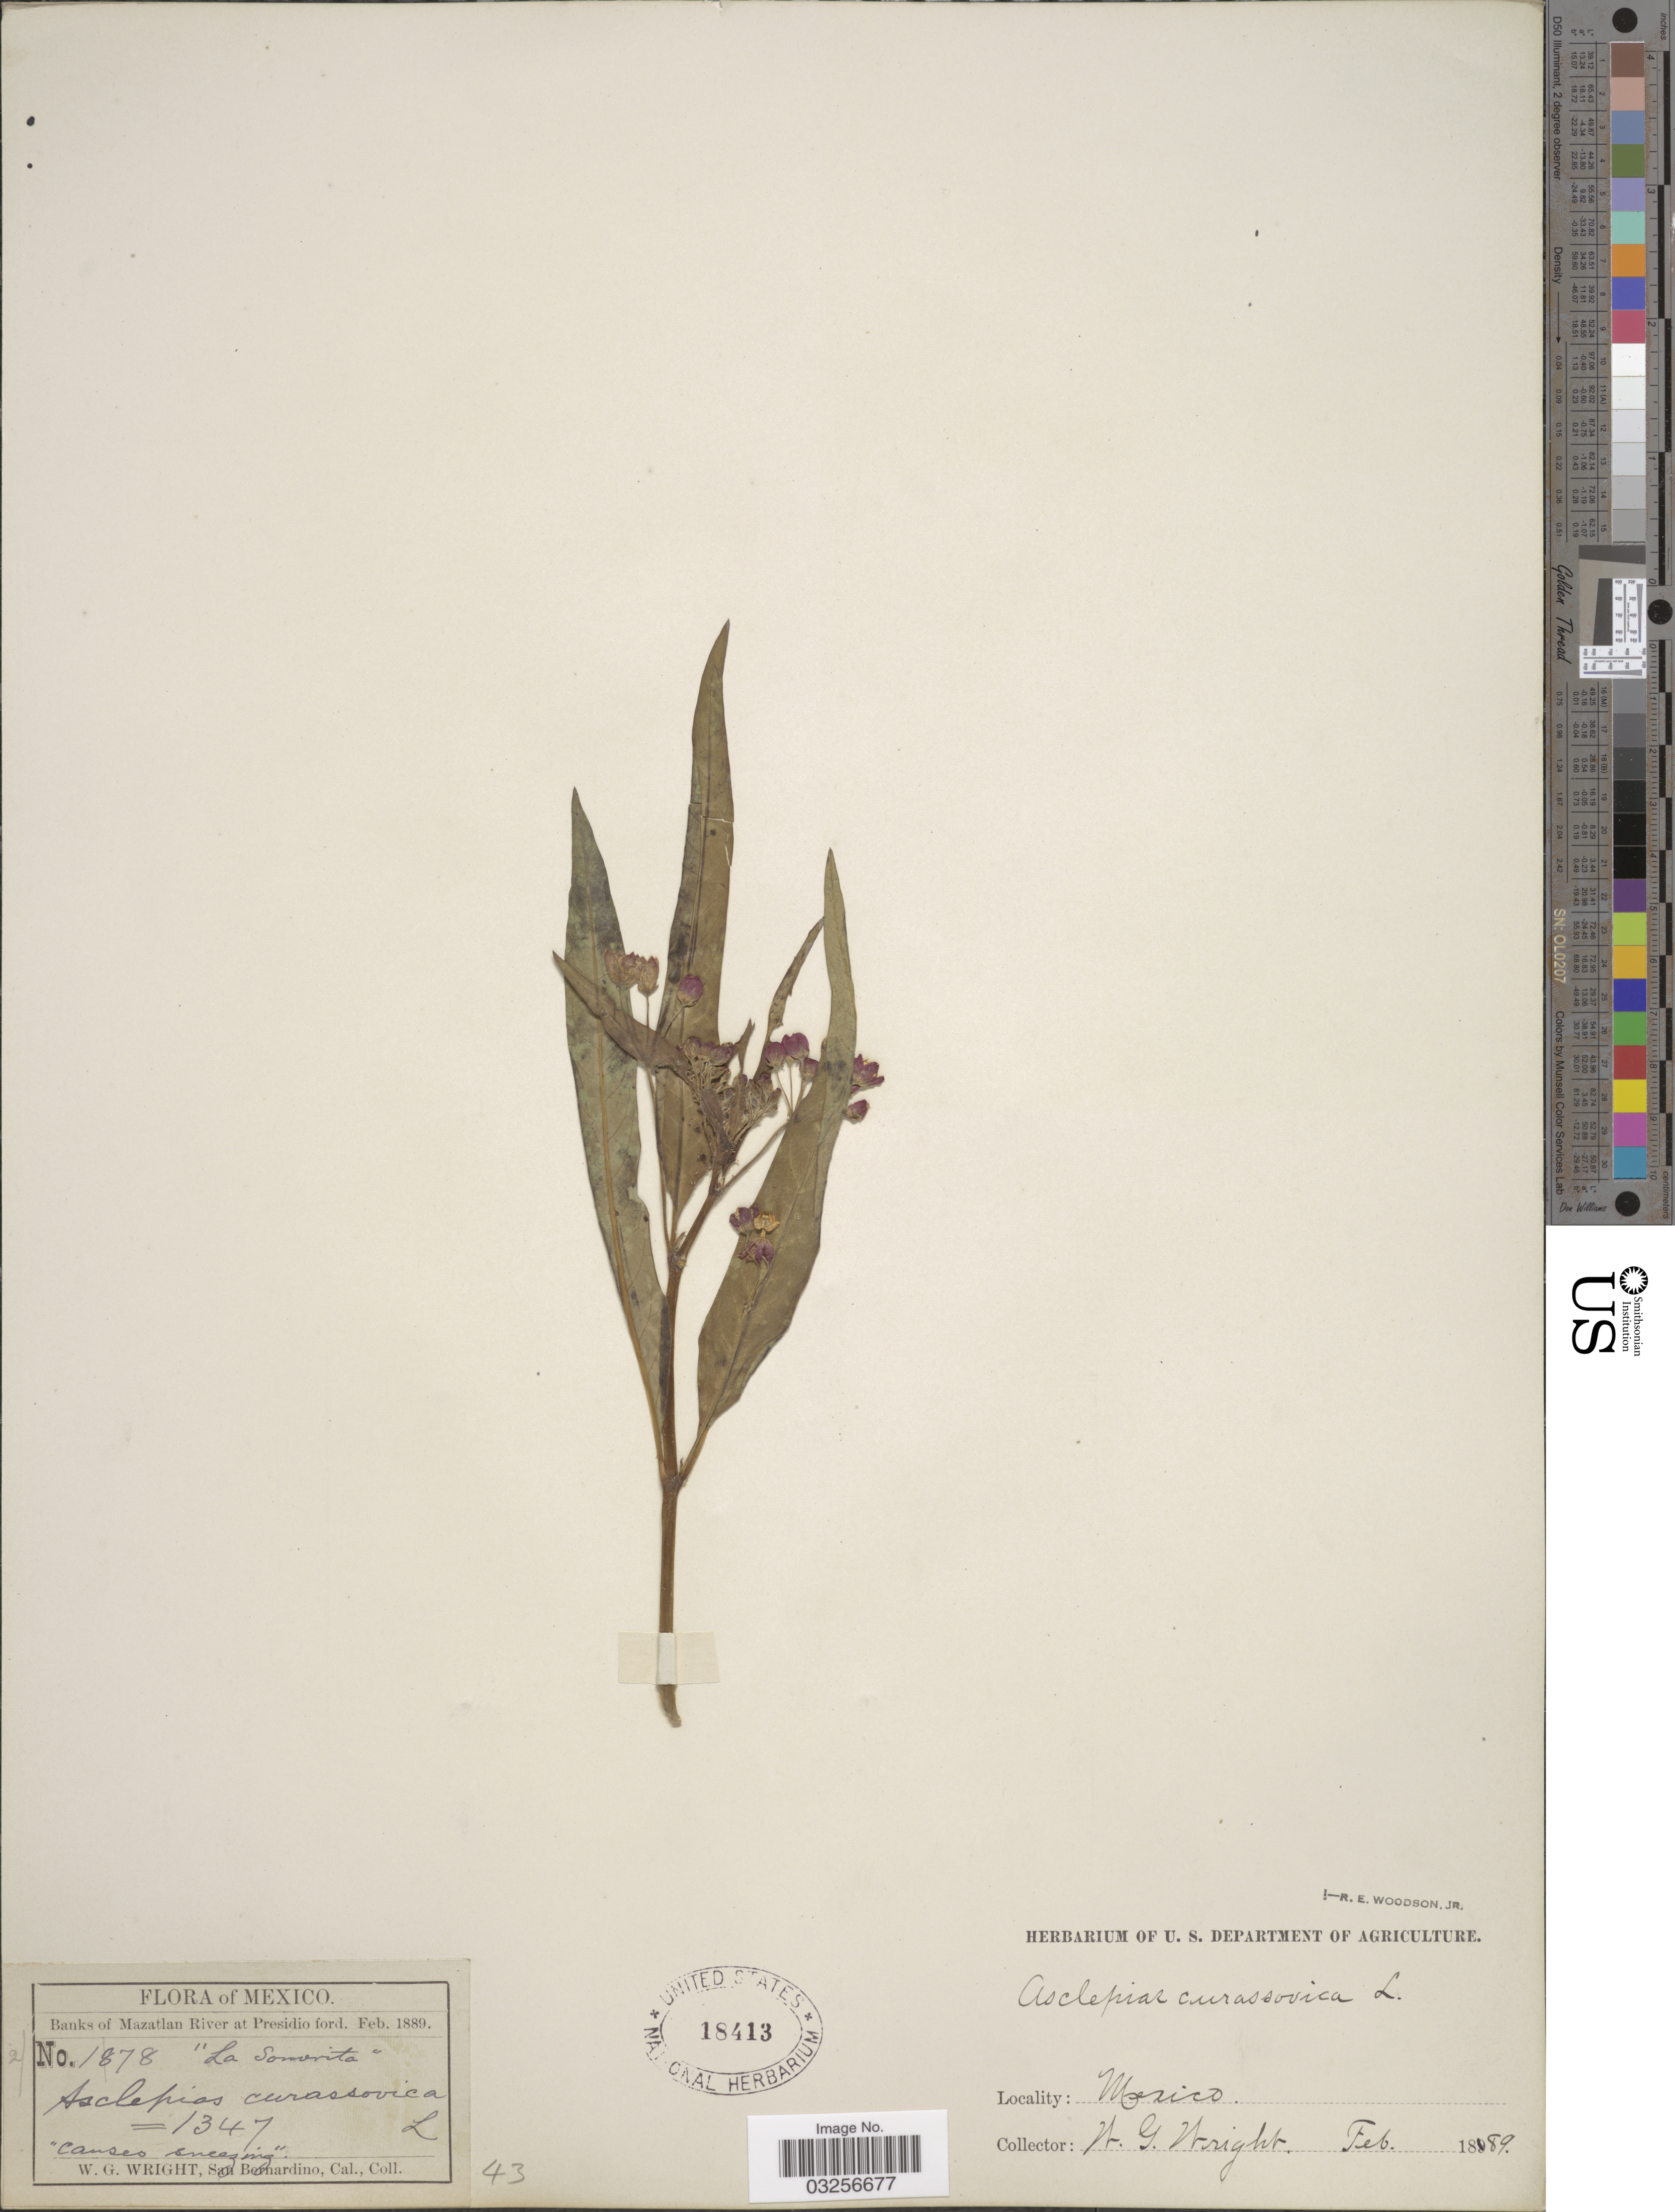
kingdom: Plantae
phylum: Tracheophyta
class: Magnoliopsida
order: Gentianales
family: Apocynaceae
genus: Asclepias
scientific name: Asclepias curassavica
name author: L.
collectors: W. G. Wright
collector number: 1878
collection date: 1889-02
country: Mexico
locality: Banks of Mazatlan River at Presidio ford.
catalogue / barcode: US 18413